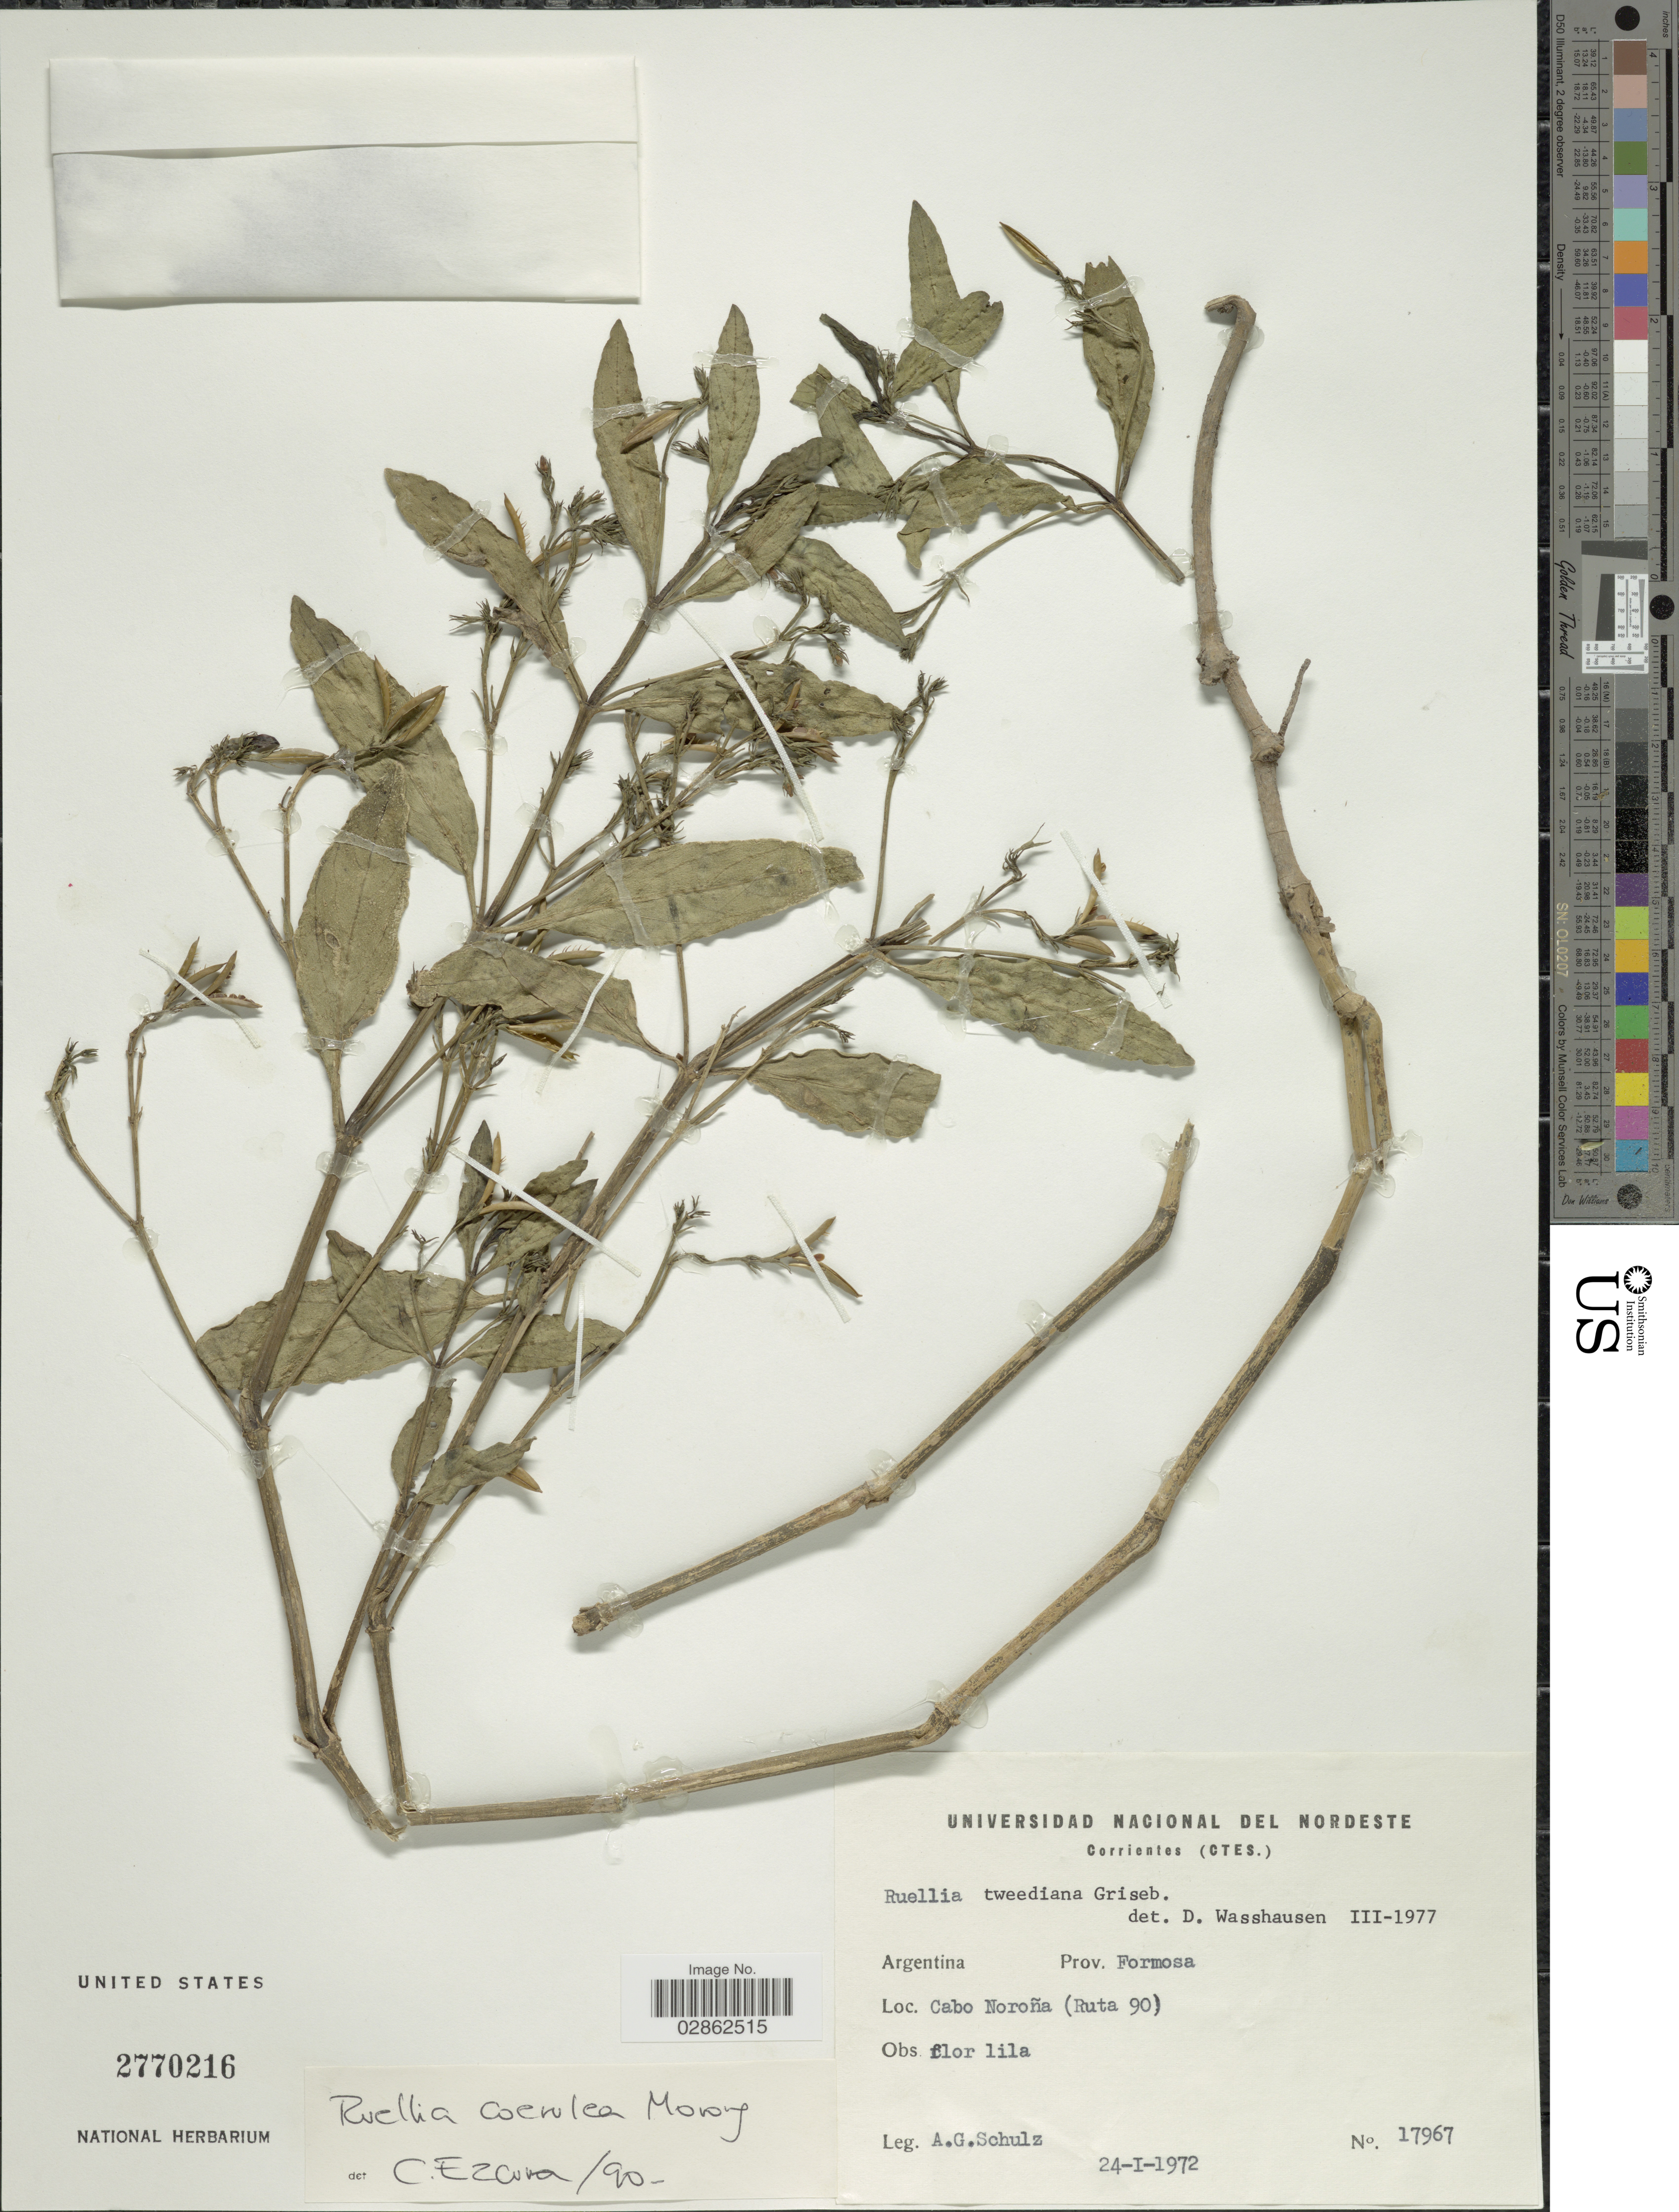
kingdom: Plantae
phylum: Tracheophyta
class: Magnoliopsida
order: Lamiales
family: Acanthaceae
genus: Ruellia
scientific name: Ruellia coerulea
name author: Morong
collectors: A. G. Schulz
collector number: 17967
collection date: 1972-01-24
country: Argentina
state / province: Formosa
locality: Cabo Noroña (Ruta 90).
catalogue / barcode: US 2770216